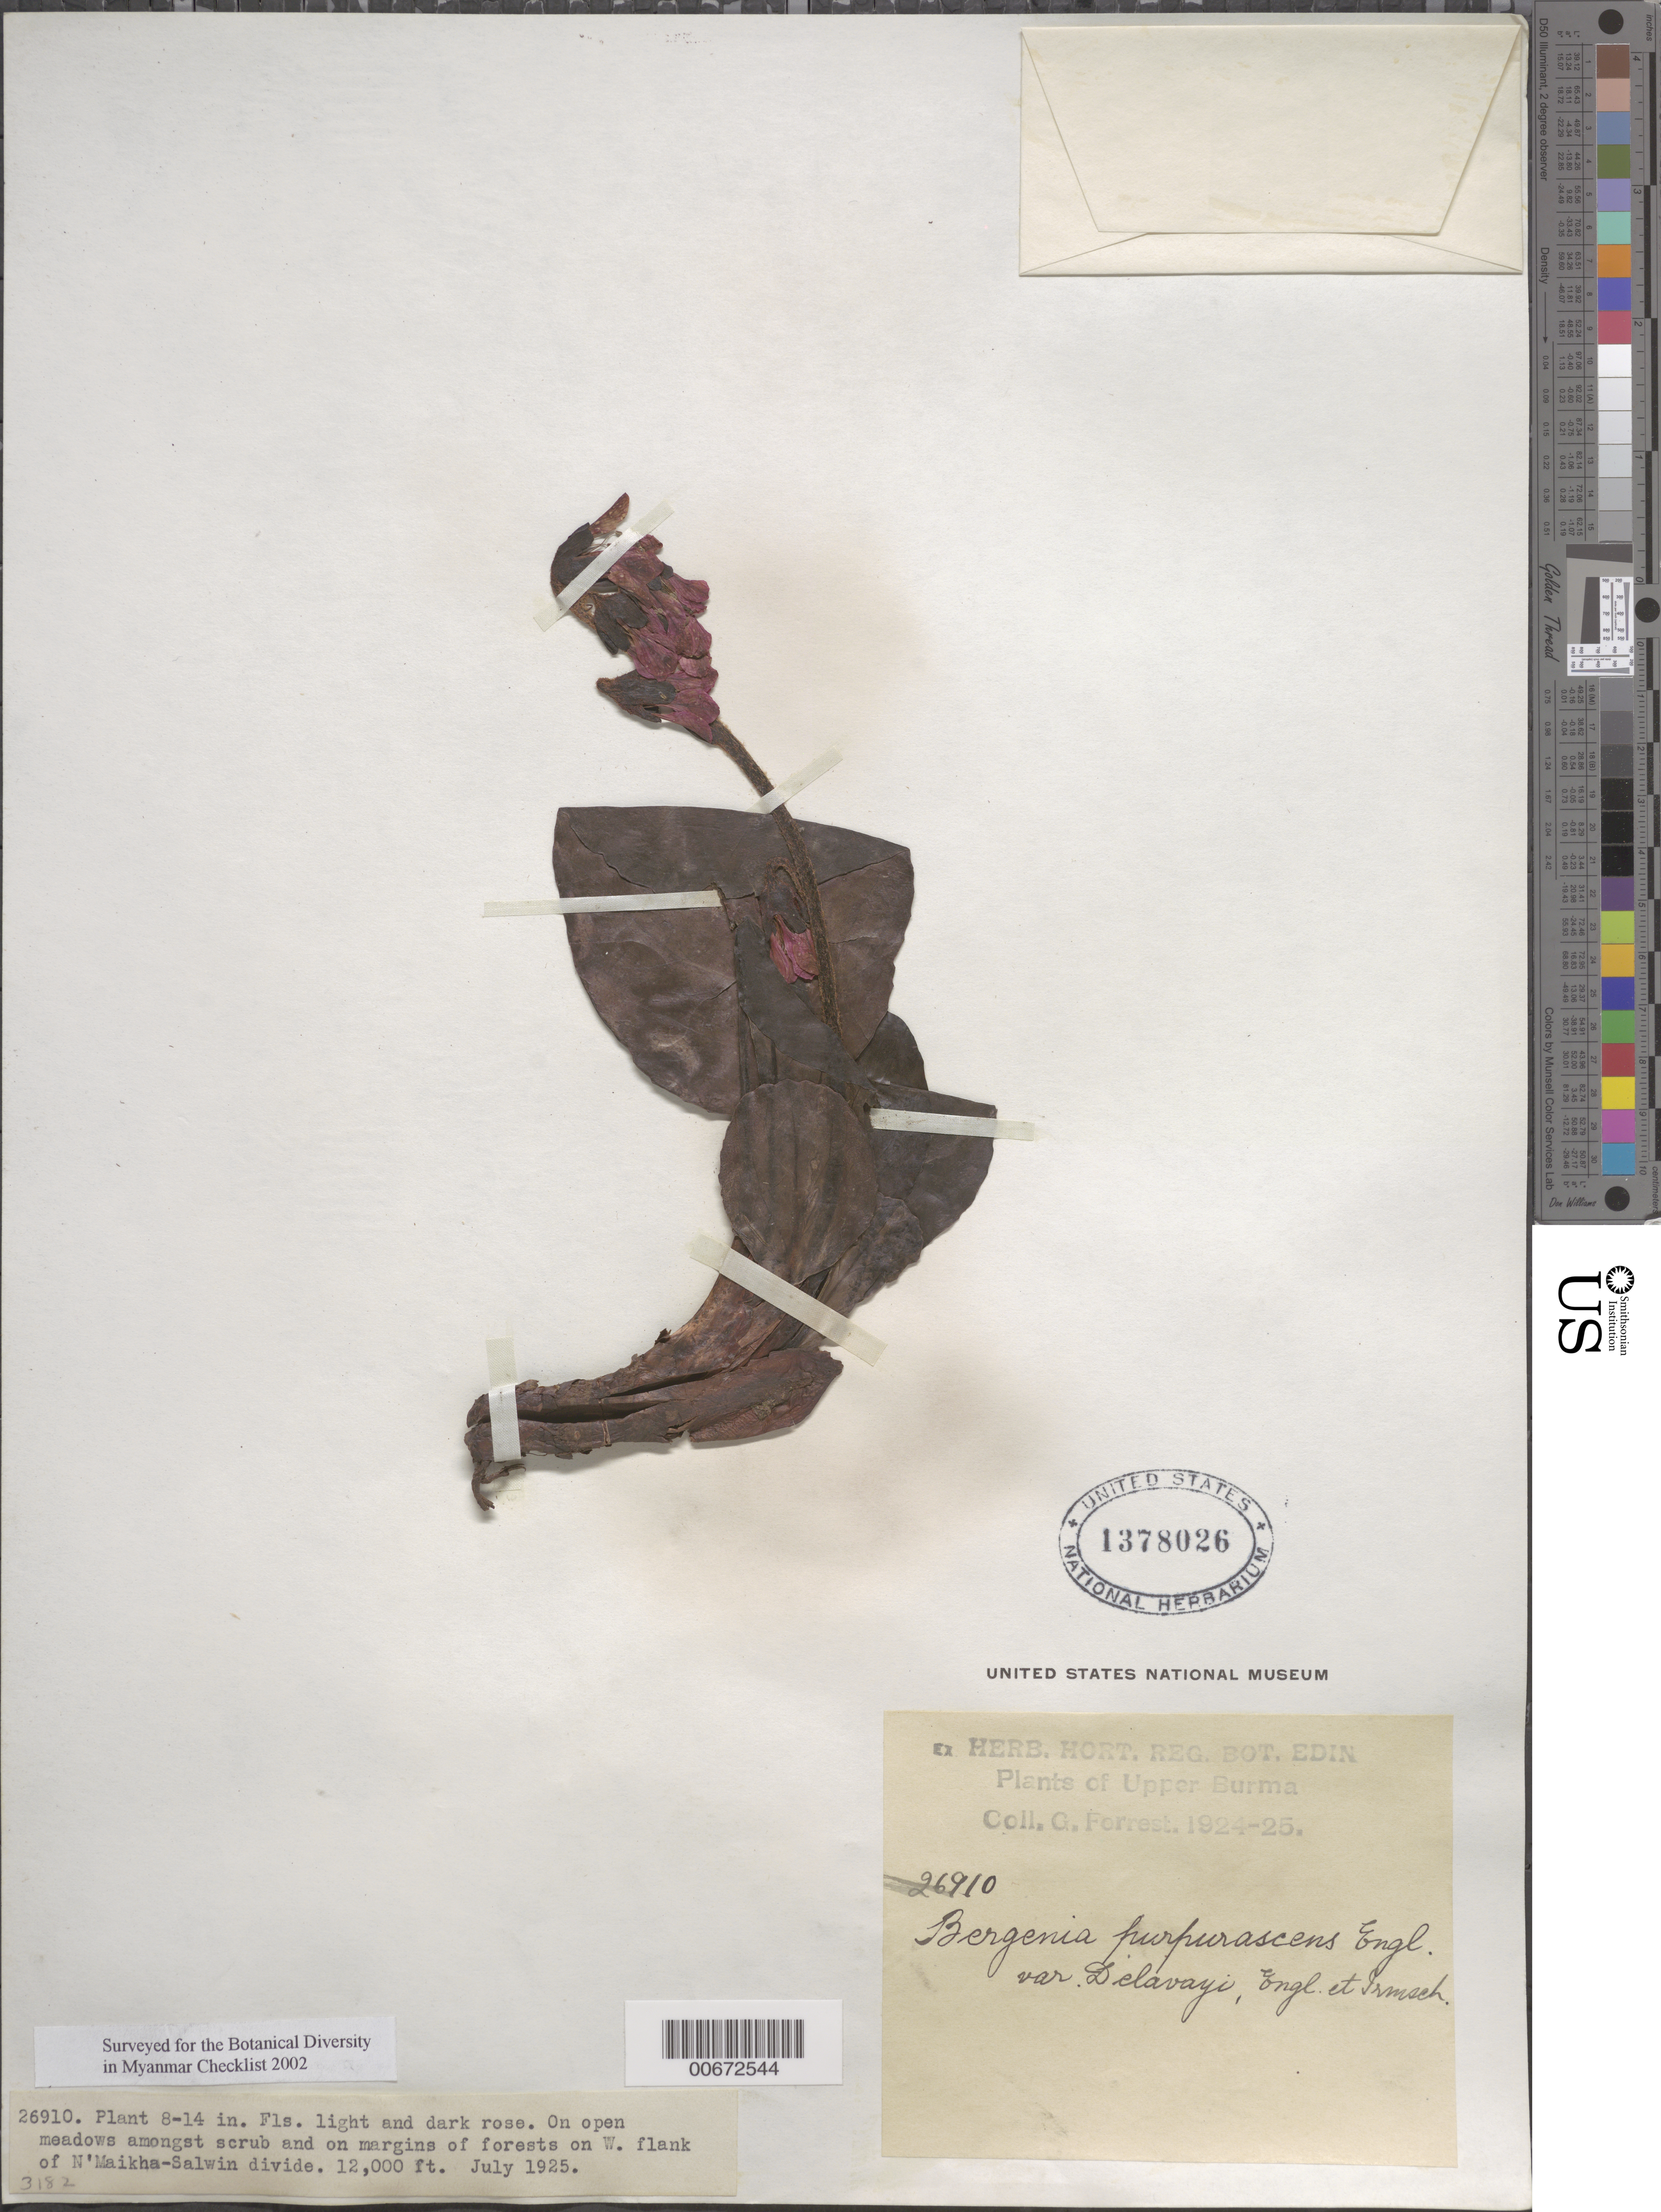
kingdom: Plantae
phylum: Tracheophyta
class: Magnoliopsida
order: Saxifragales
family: Saxifragaceae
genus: Bergenia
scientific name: Bergenia purpurascens var. delavayi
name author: Engl. & Irmsch.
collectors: G. Forrest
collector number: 26910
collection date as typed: Jul 1925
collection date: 1925-07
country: Myanmar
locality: Upper Burma, W flank of N'Maikha-Salwin Divide.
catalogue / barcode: US 1378026